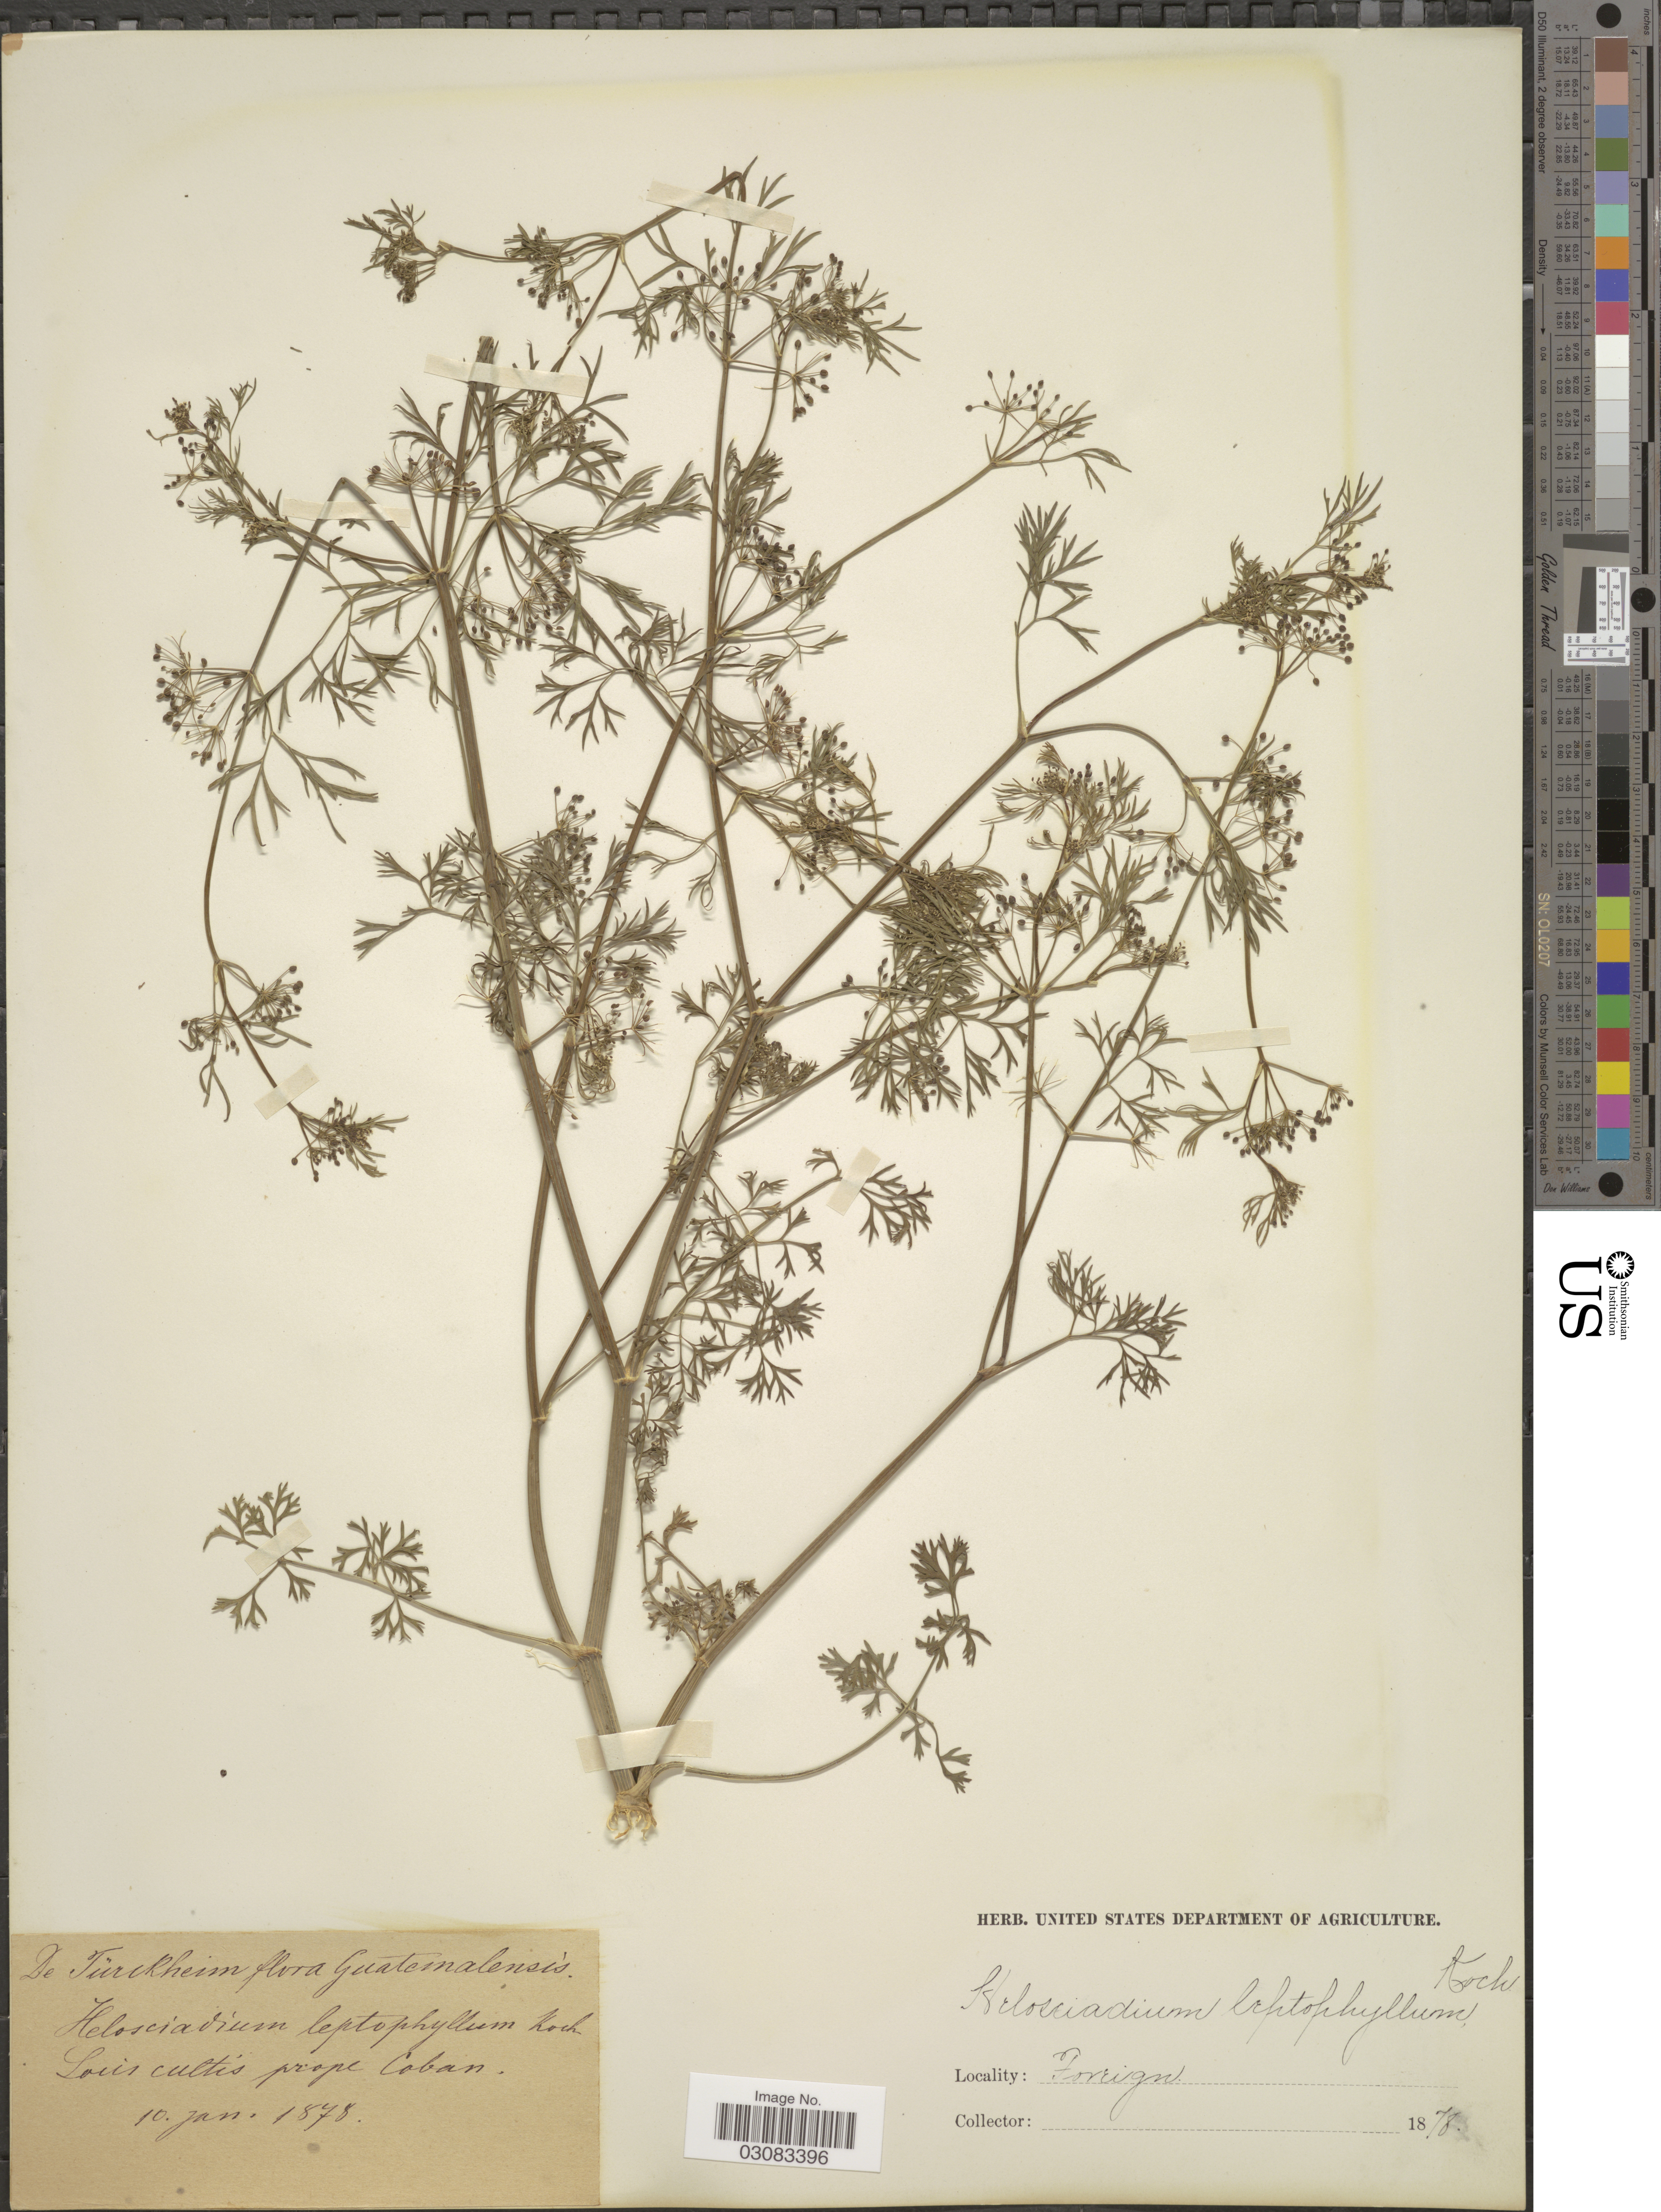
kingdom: Plantae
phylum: Tracheophyta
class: Magnoliopsida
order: Apiales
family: Apiaceae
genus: Cyclospermum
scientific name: Cyclospermum leptophyllum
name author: (Pers.) Sprague ex Britton & P. Wilson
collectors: -. De Türckheim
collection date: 1878-01-10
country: Guatemala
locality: Prope Coban. Foreign.